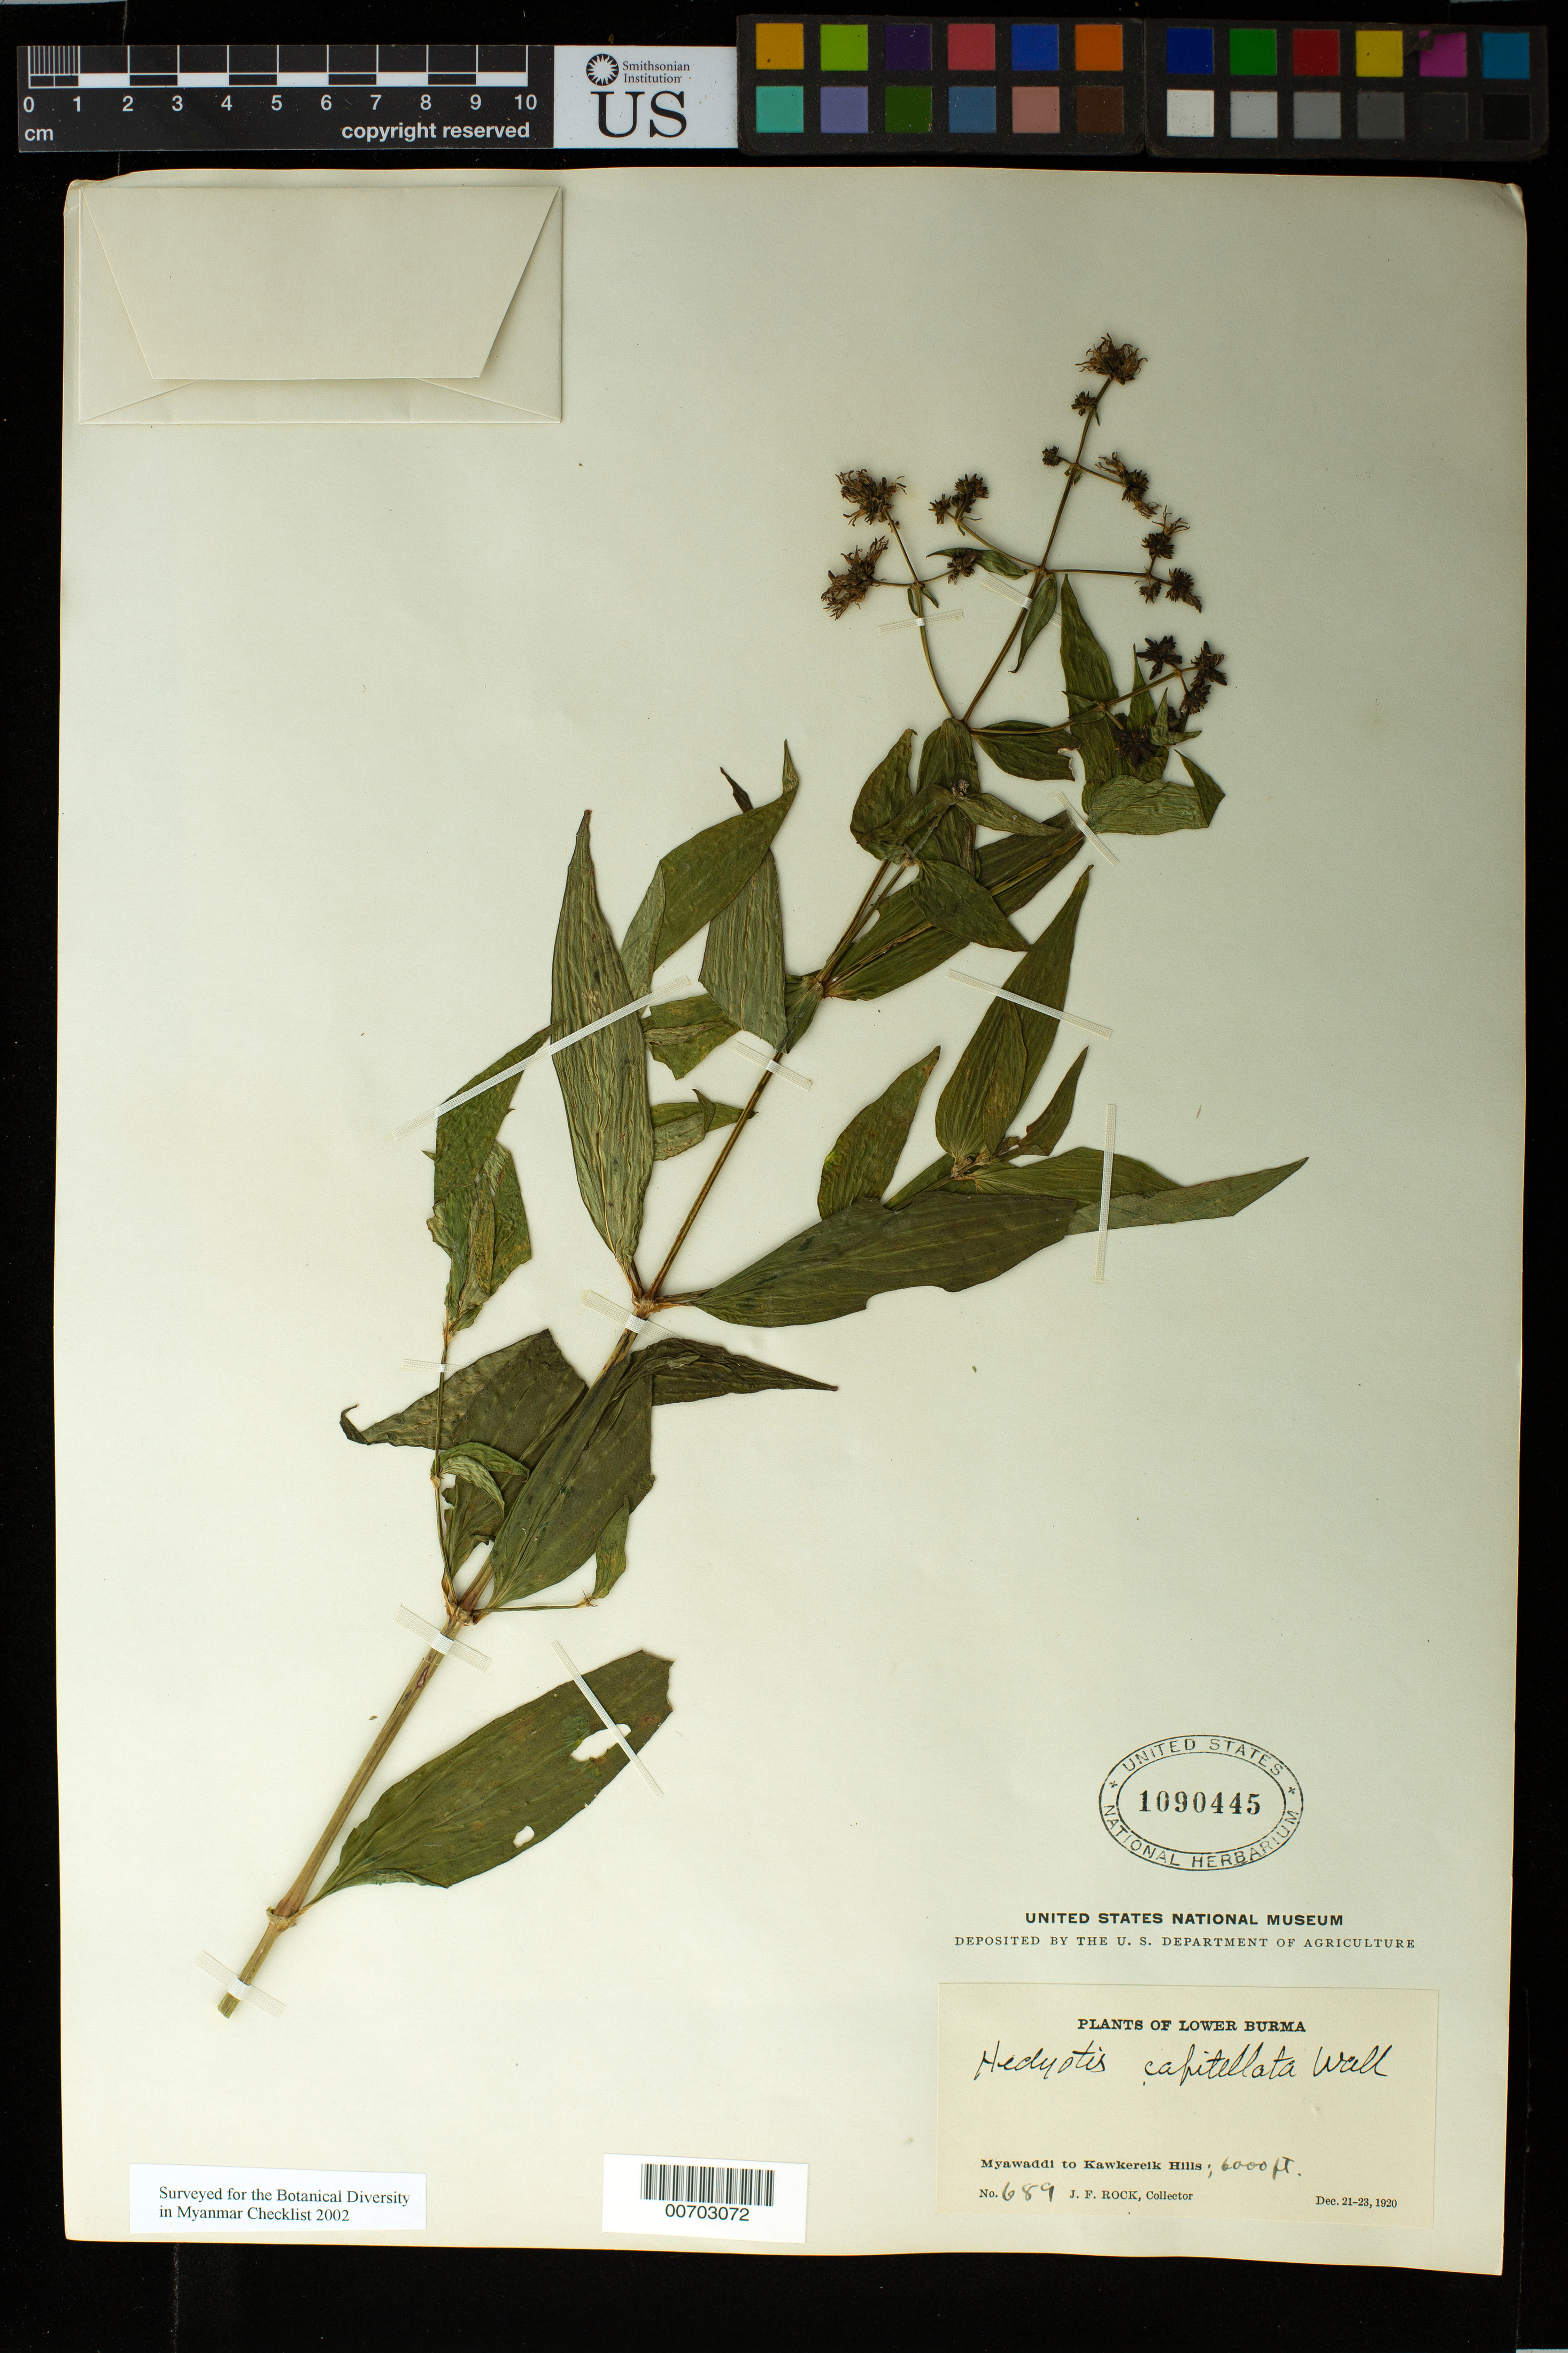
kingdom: Plantae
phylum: Tracheophyta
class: Magnoliopsida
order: Gentianales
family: Rubiaceae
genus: Hedyotis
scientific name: Hedyotis capitellata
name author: Wall.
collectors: J. F. Rock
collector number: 689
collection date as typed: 21 Dec 1920 to 22 Dec 1920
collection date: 1920-12-21/1920-12-22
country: Myanmar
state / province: Kawthule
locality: Myawaddi to Kawkereik Hills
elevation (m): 1829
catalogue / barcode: US 1090445